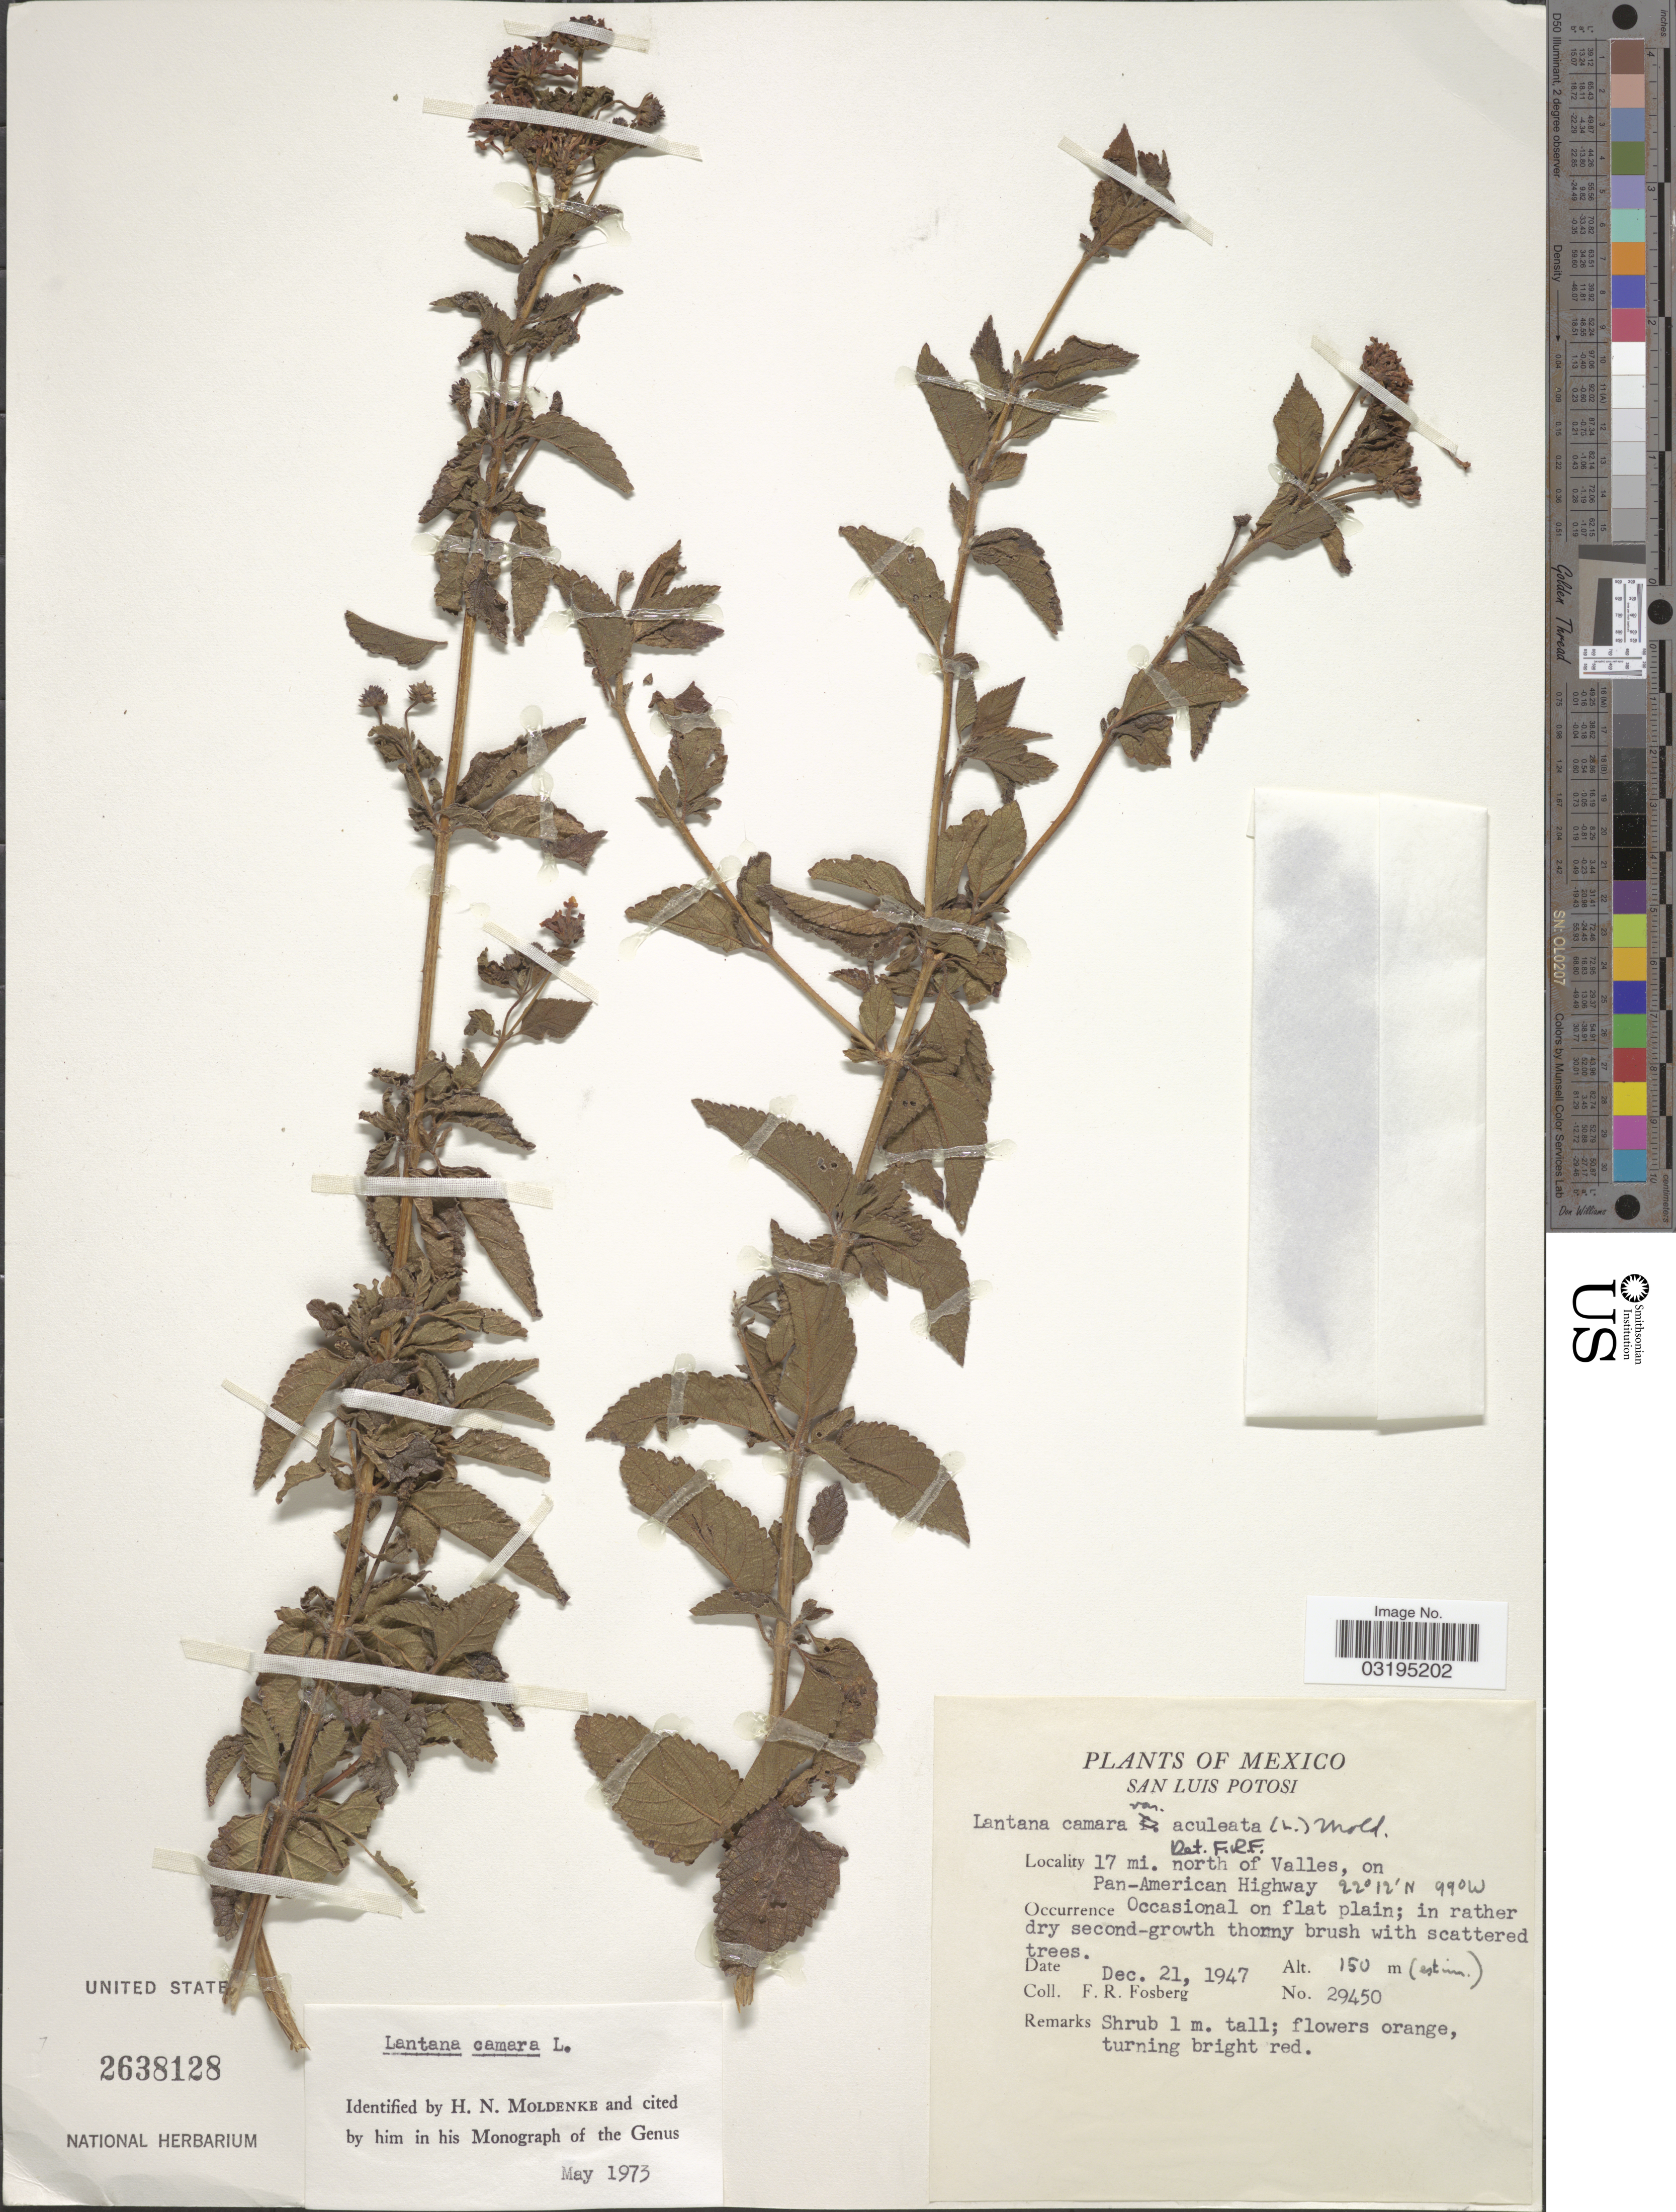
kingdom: Plantae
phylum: Tracheophyta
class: Magnoliopsida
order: Lamiales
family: Verbenaceae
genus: Lantana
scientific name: Lantana camara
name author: L.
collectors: F. R. Fosberg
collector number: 29450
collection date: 1947-12-21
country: Mexico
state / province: San Luis Potosí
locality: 17 mi. north of Valles, on Pan-American Highway.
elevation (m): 150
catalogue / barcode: US 2638128